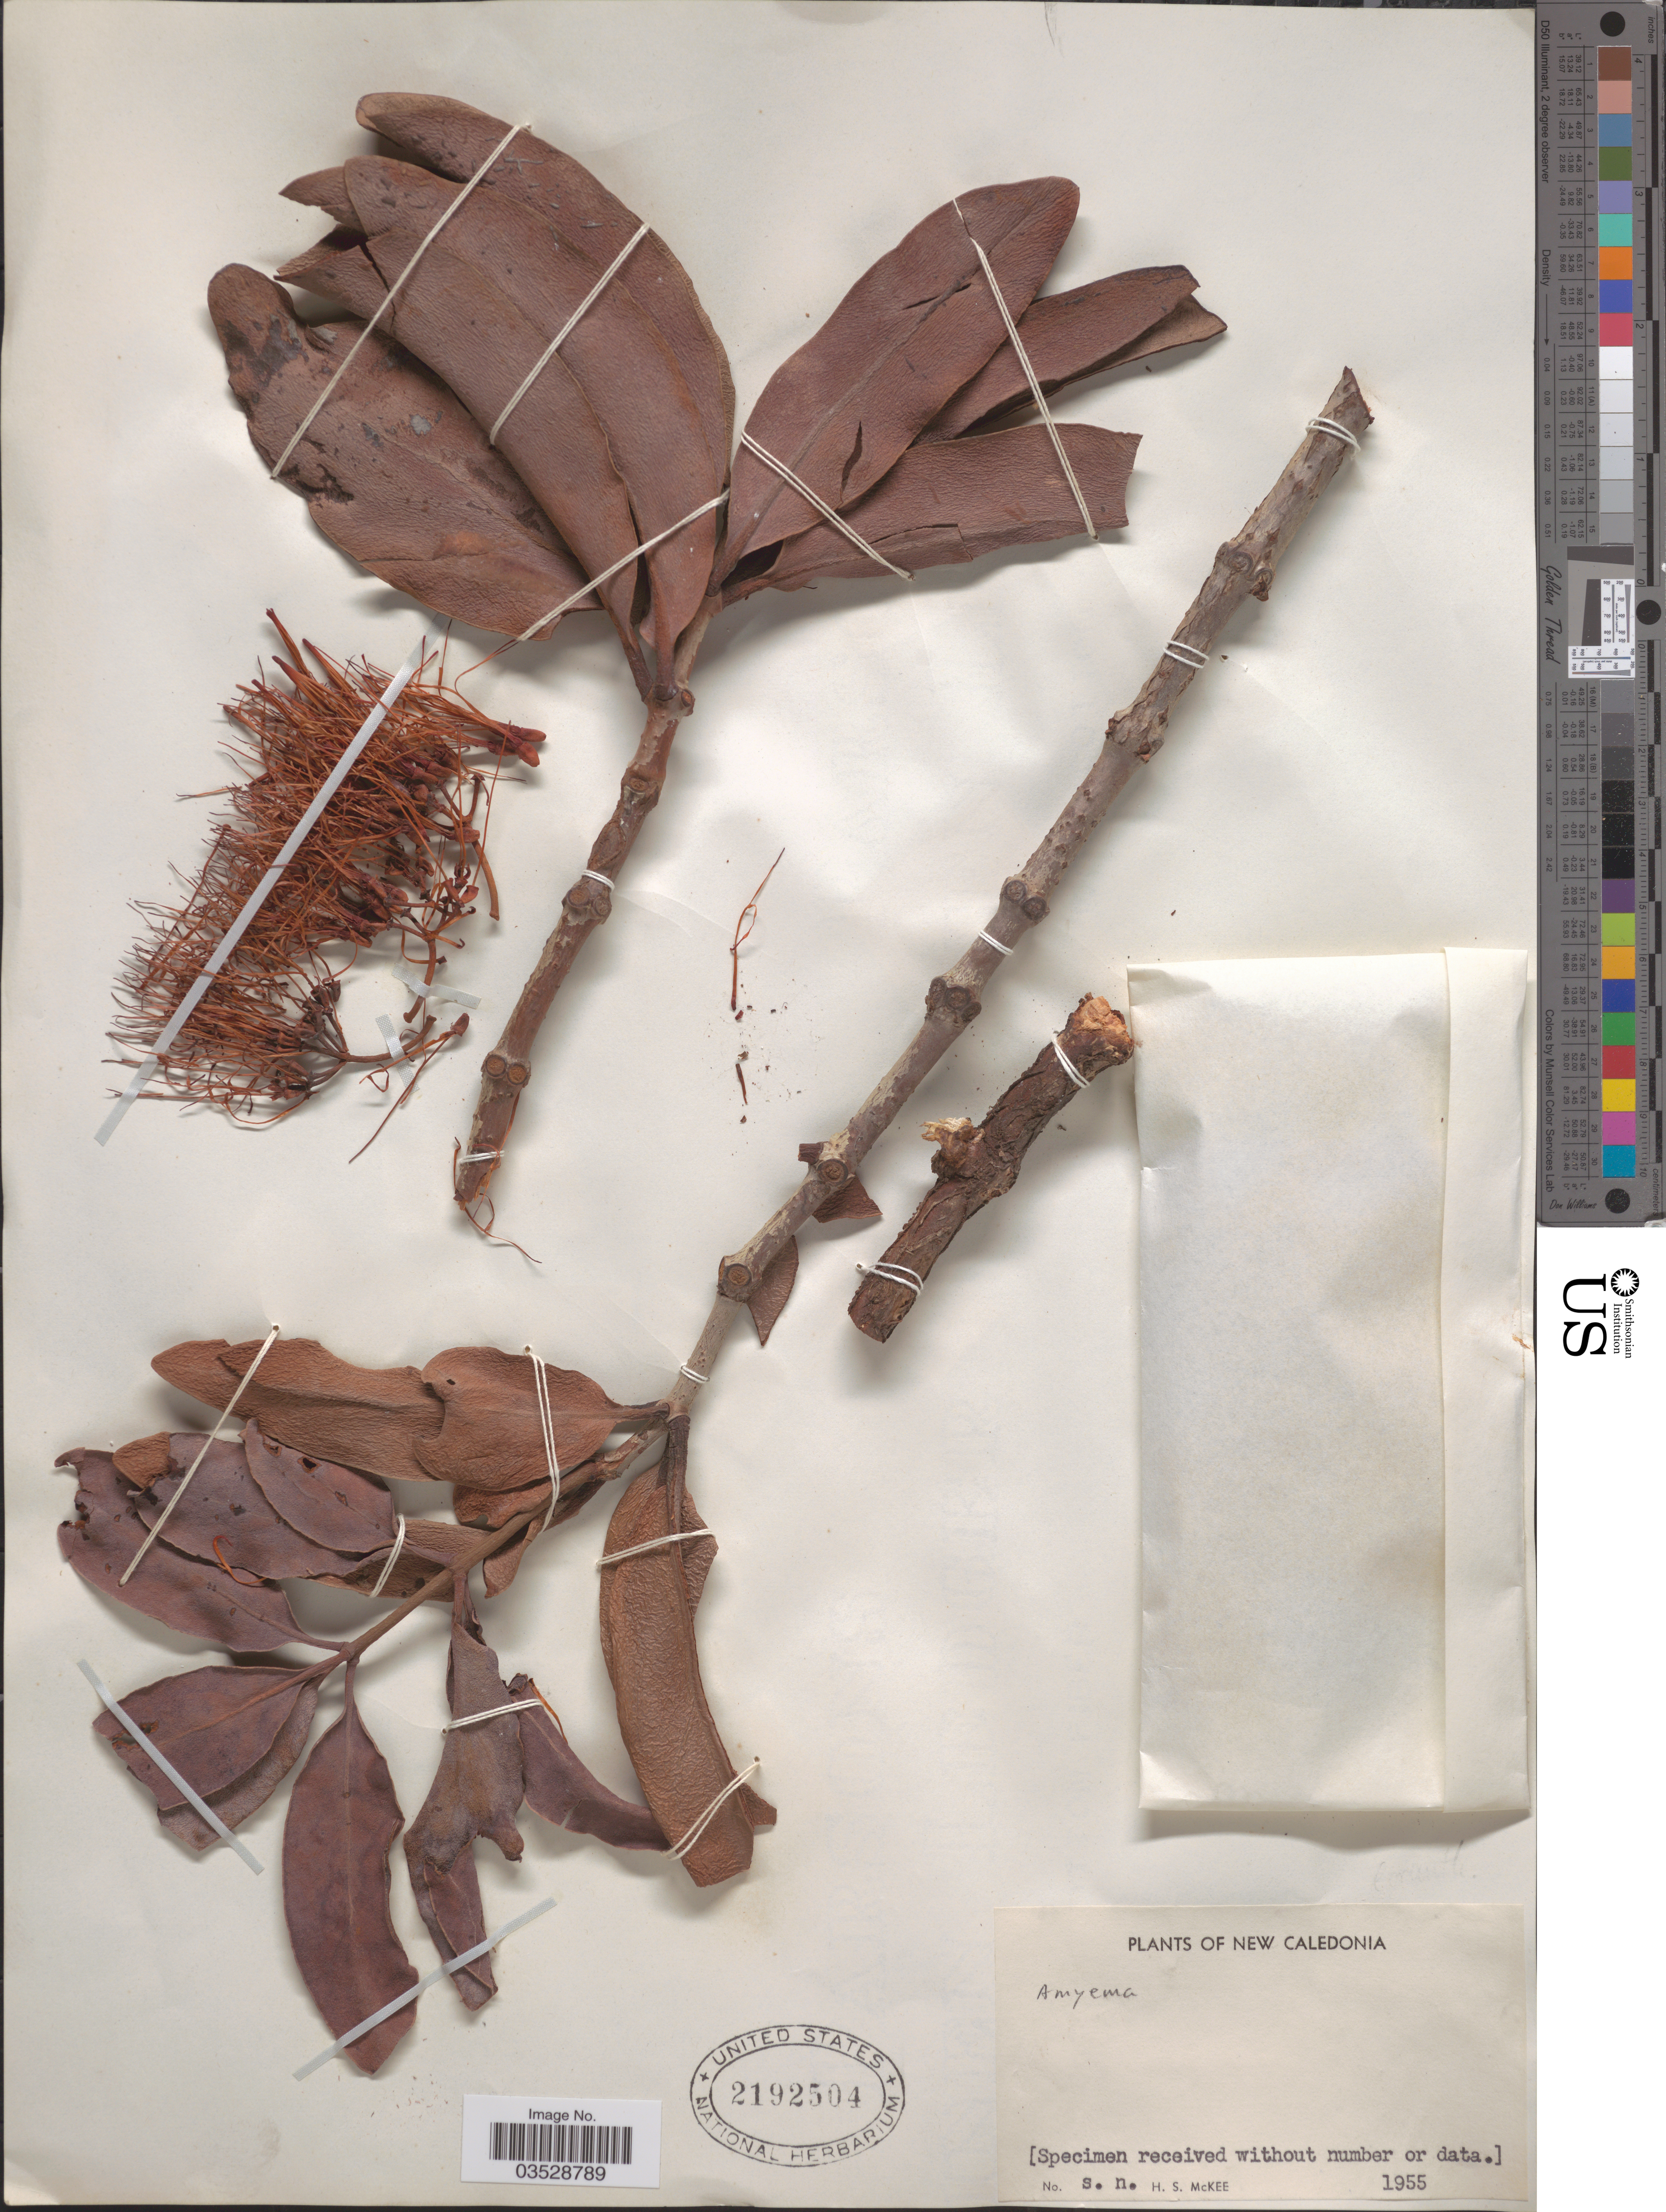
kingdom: Plantae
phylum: Tracheophyta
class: Magnoliopsida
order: Santalales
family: Loranthaceae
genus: Amyema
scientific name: Amyema sp.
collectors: H. S. McKee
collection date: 1955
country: New Caledonia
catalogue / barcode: US 2192504